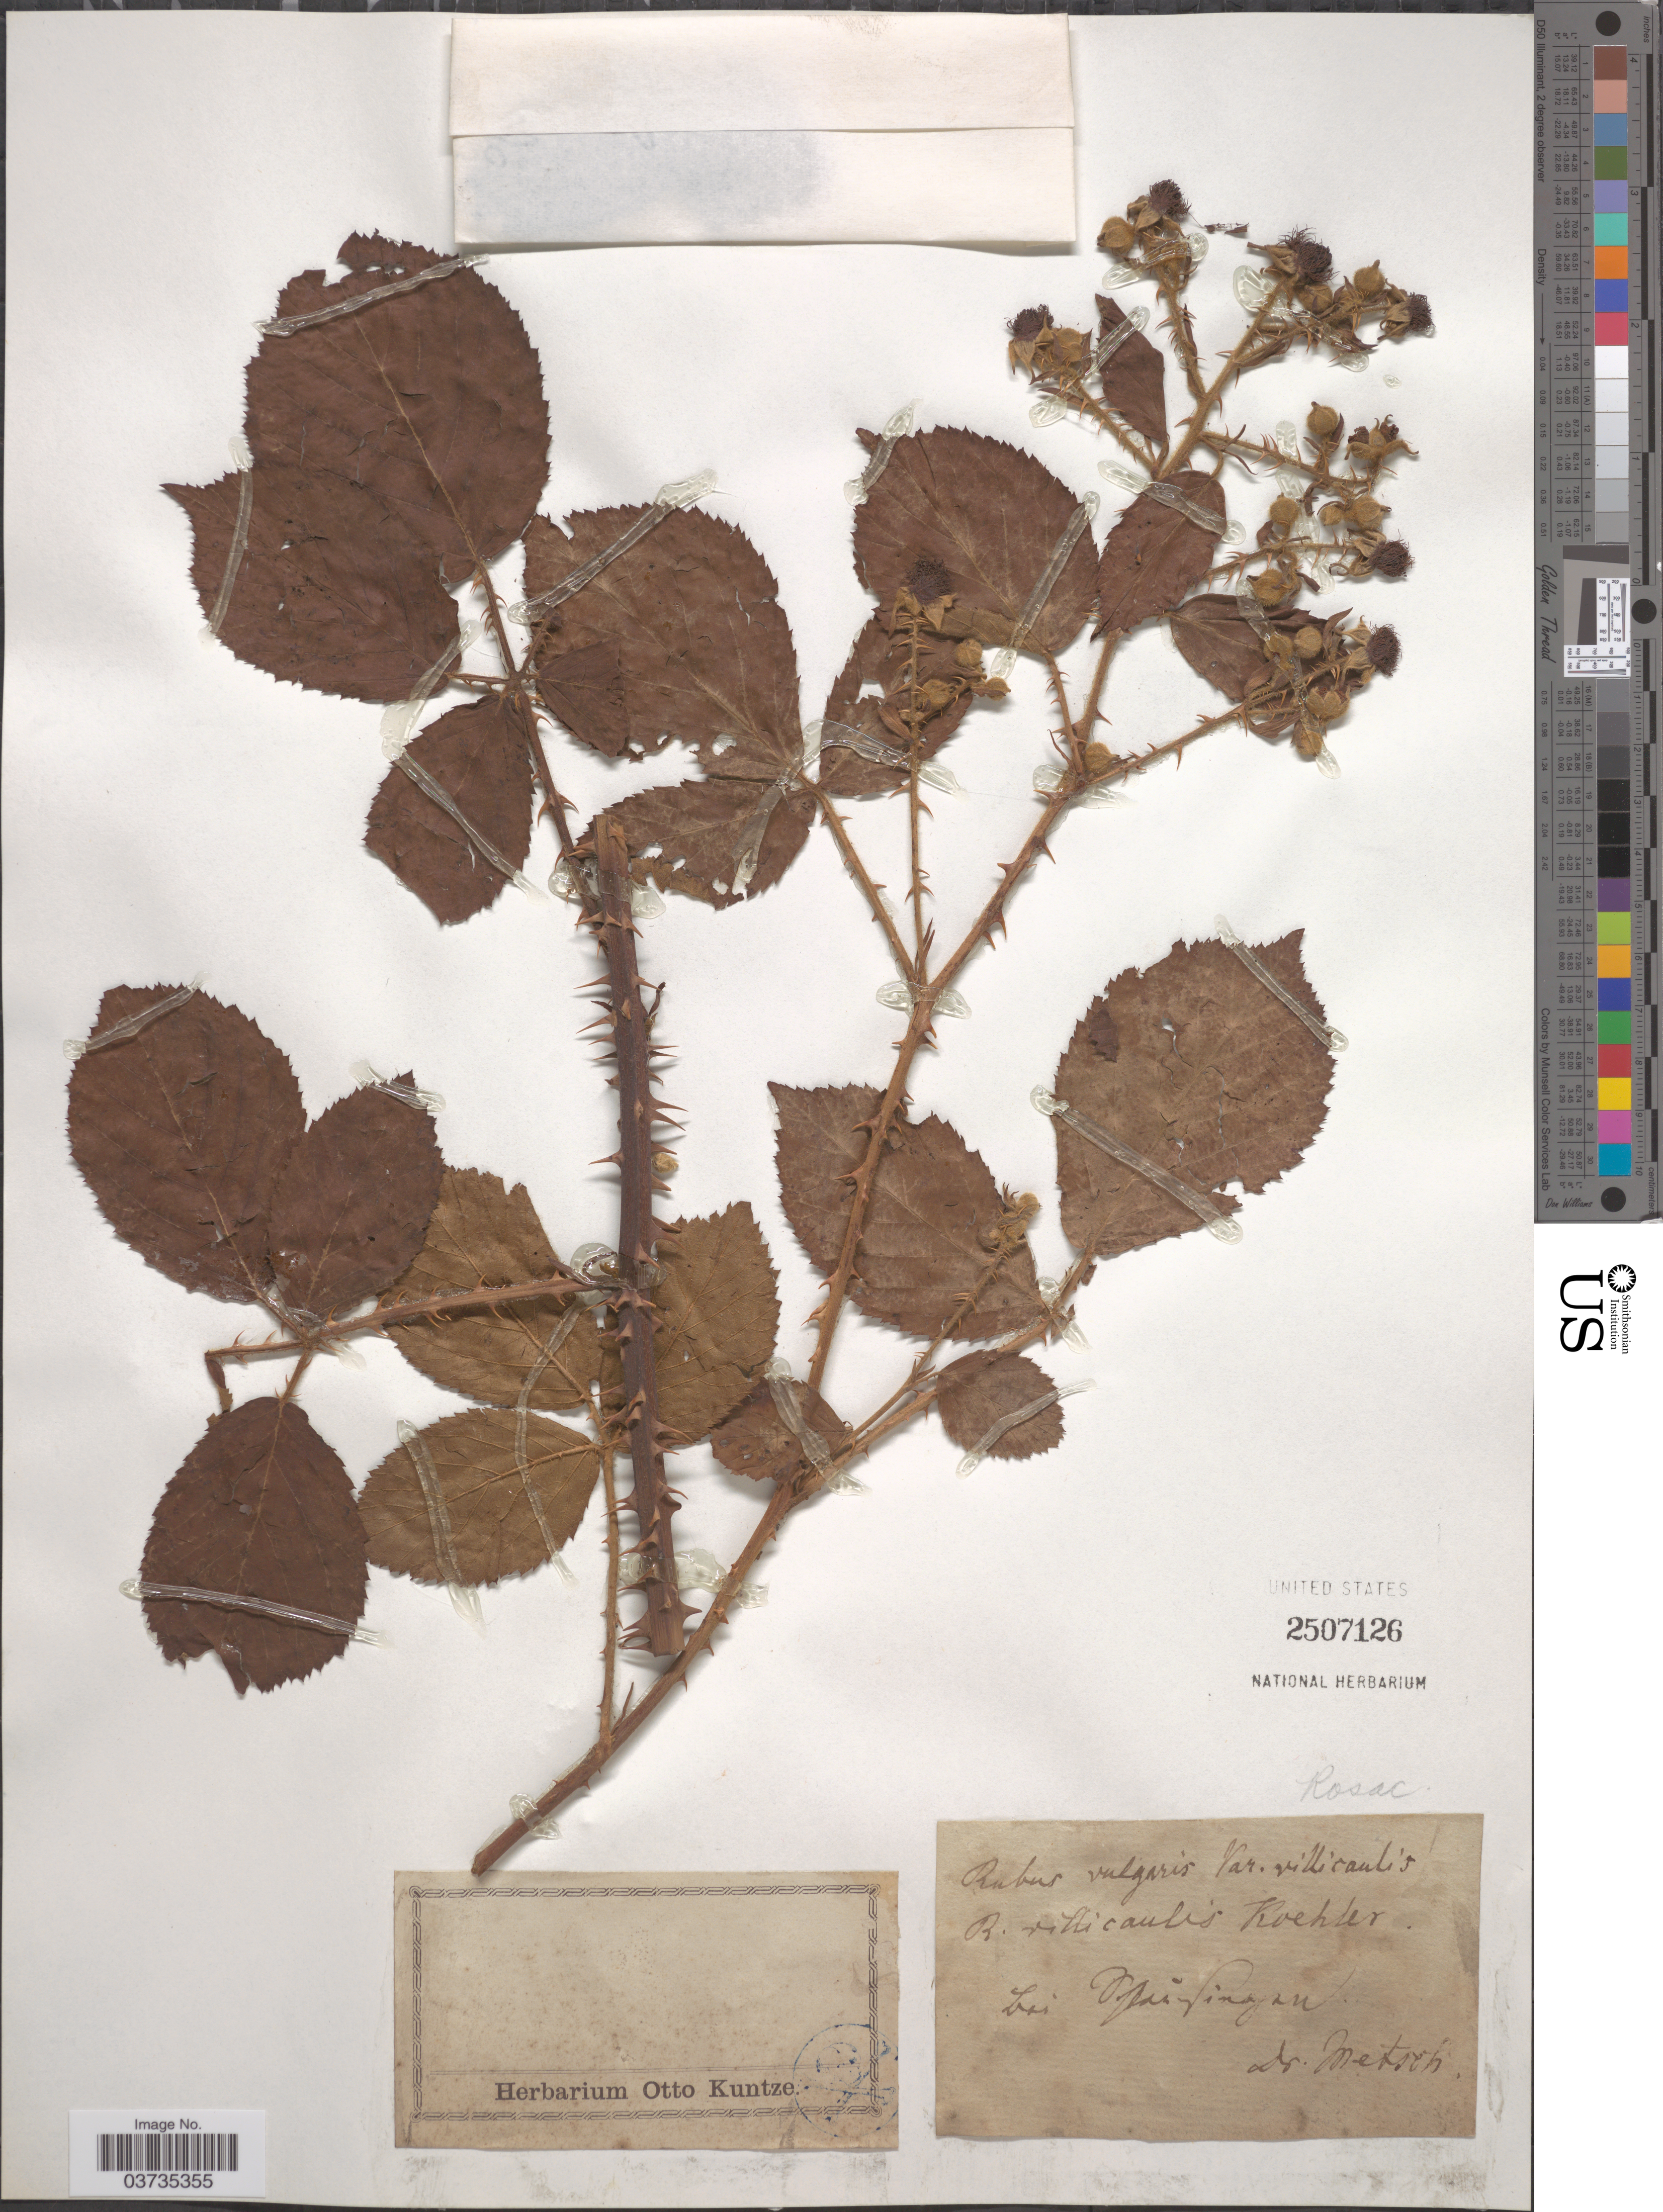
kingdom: Plantae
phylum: Tracheophyta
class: Magnoliopsida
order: Rosales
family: Rosaceae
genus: Rubus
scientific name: Rubus vulgaris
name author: Weihe & Nees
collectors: Metsch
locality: Bai [illegible text].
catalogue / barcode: US 2507126